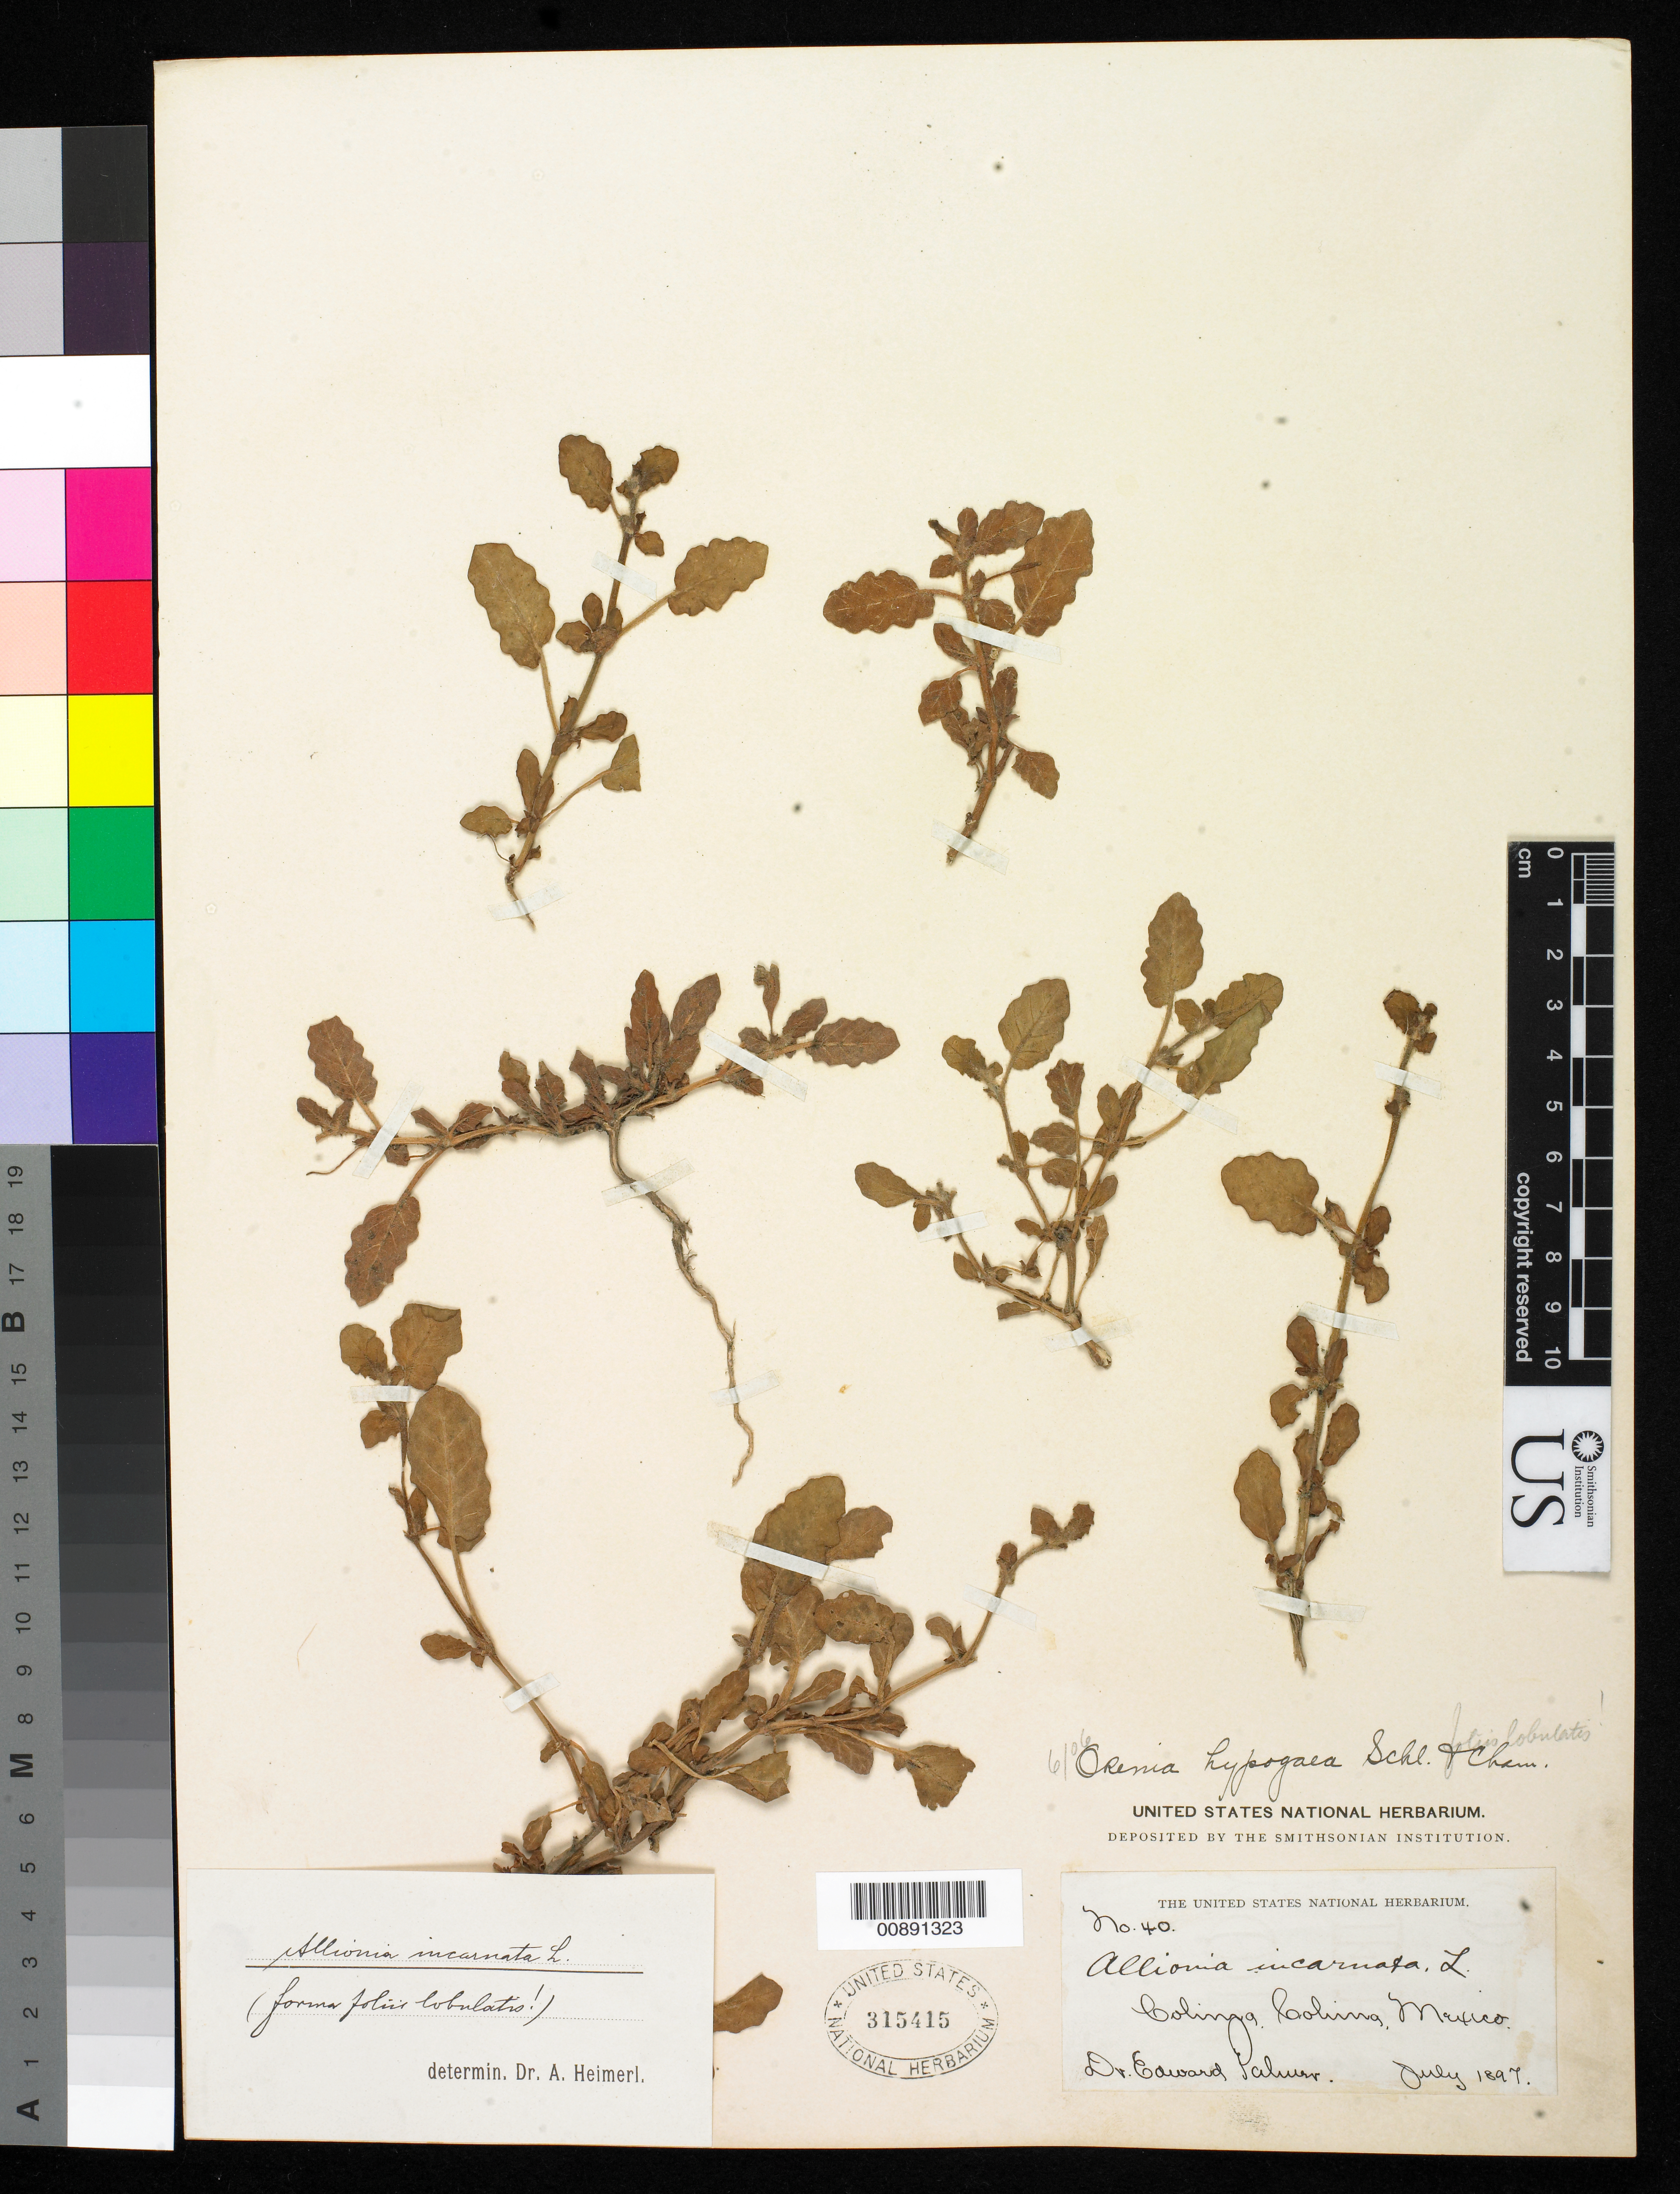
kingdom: Plantae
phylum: Tracheophyta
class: Magnoliopsida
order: Caryophyllales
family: Nyctaginaceae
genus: Okenia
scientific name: Okenia hypogaea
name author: Schltdl. & Cham.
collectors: E. Palmer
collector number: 40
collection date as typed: Jul 1897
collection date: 1897-07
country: Mexico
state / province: Colima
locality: Colima, Colima.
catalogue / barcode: US 315415